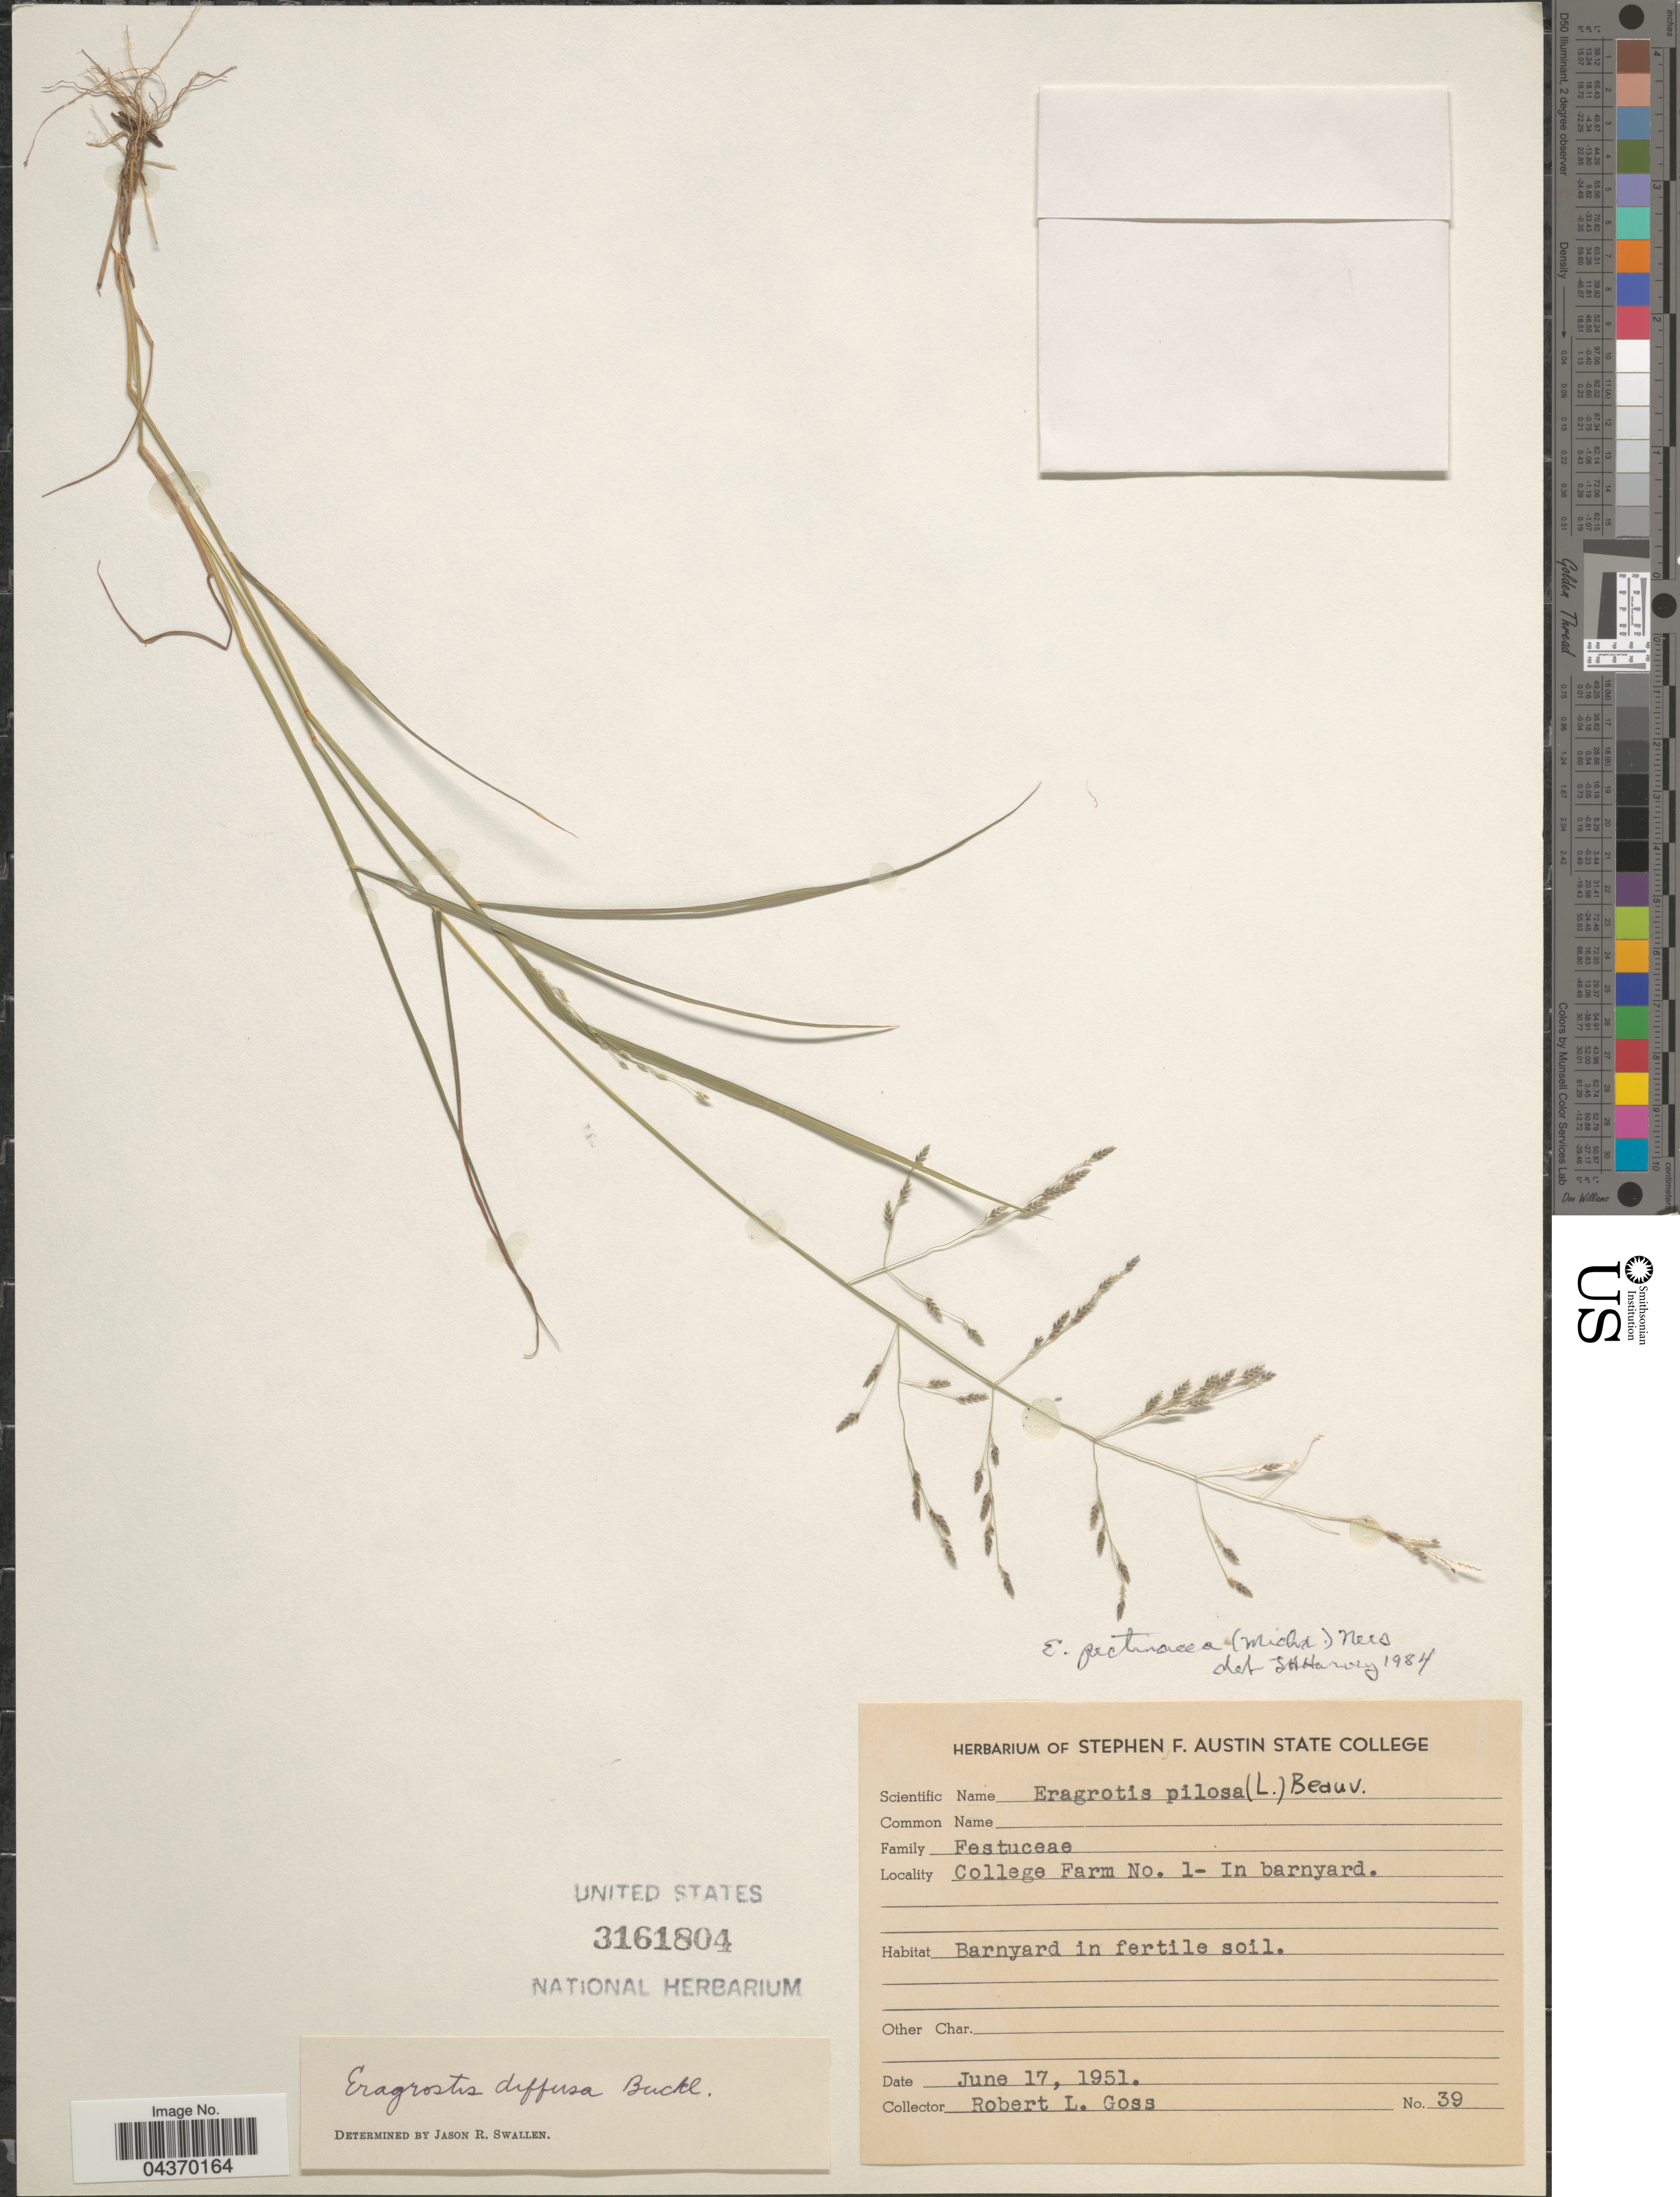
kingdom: Plantae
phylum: Tracheophyta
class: Liliopsida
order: Poales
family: Poaceae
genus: Eragrostis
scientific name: Eragrostis pectinacea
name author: (Michx.) Nees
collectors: R. Goss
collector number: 39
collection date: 1951-06-17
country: United States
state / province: Texas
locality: College Farm No. 1- In barnyard.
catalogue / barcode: US 3161804